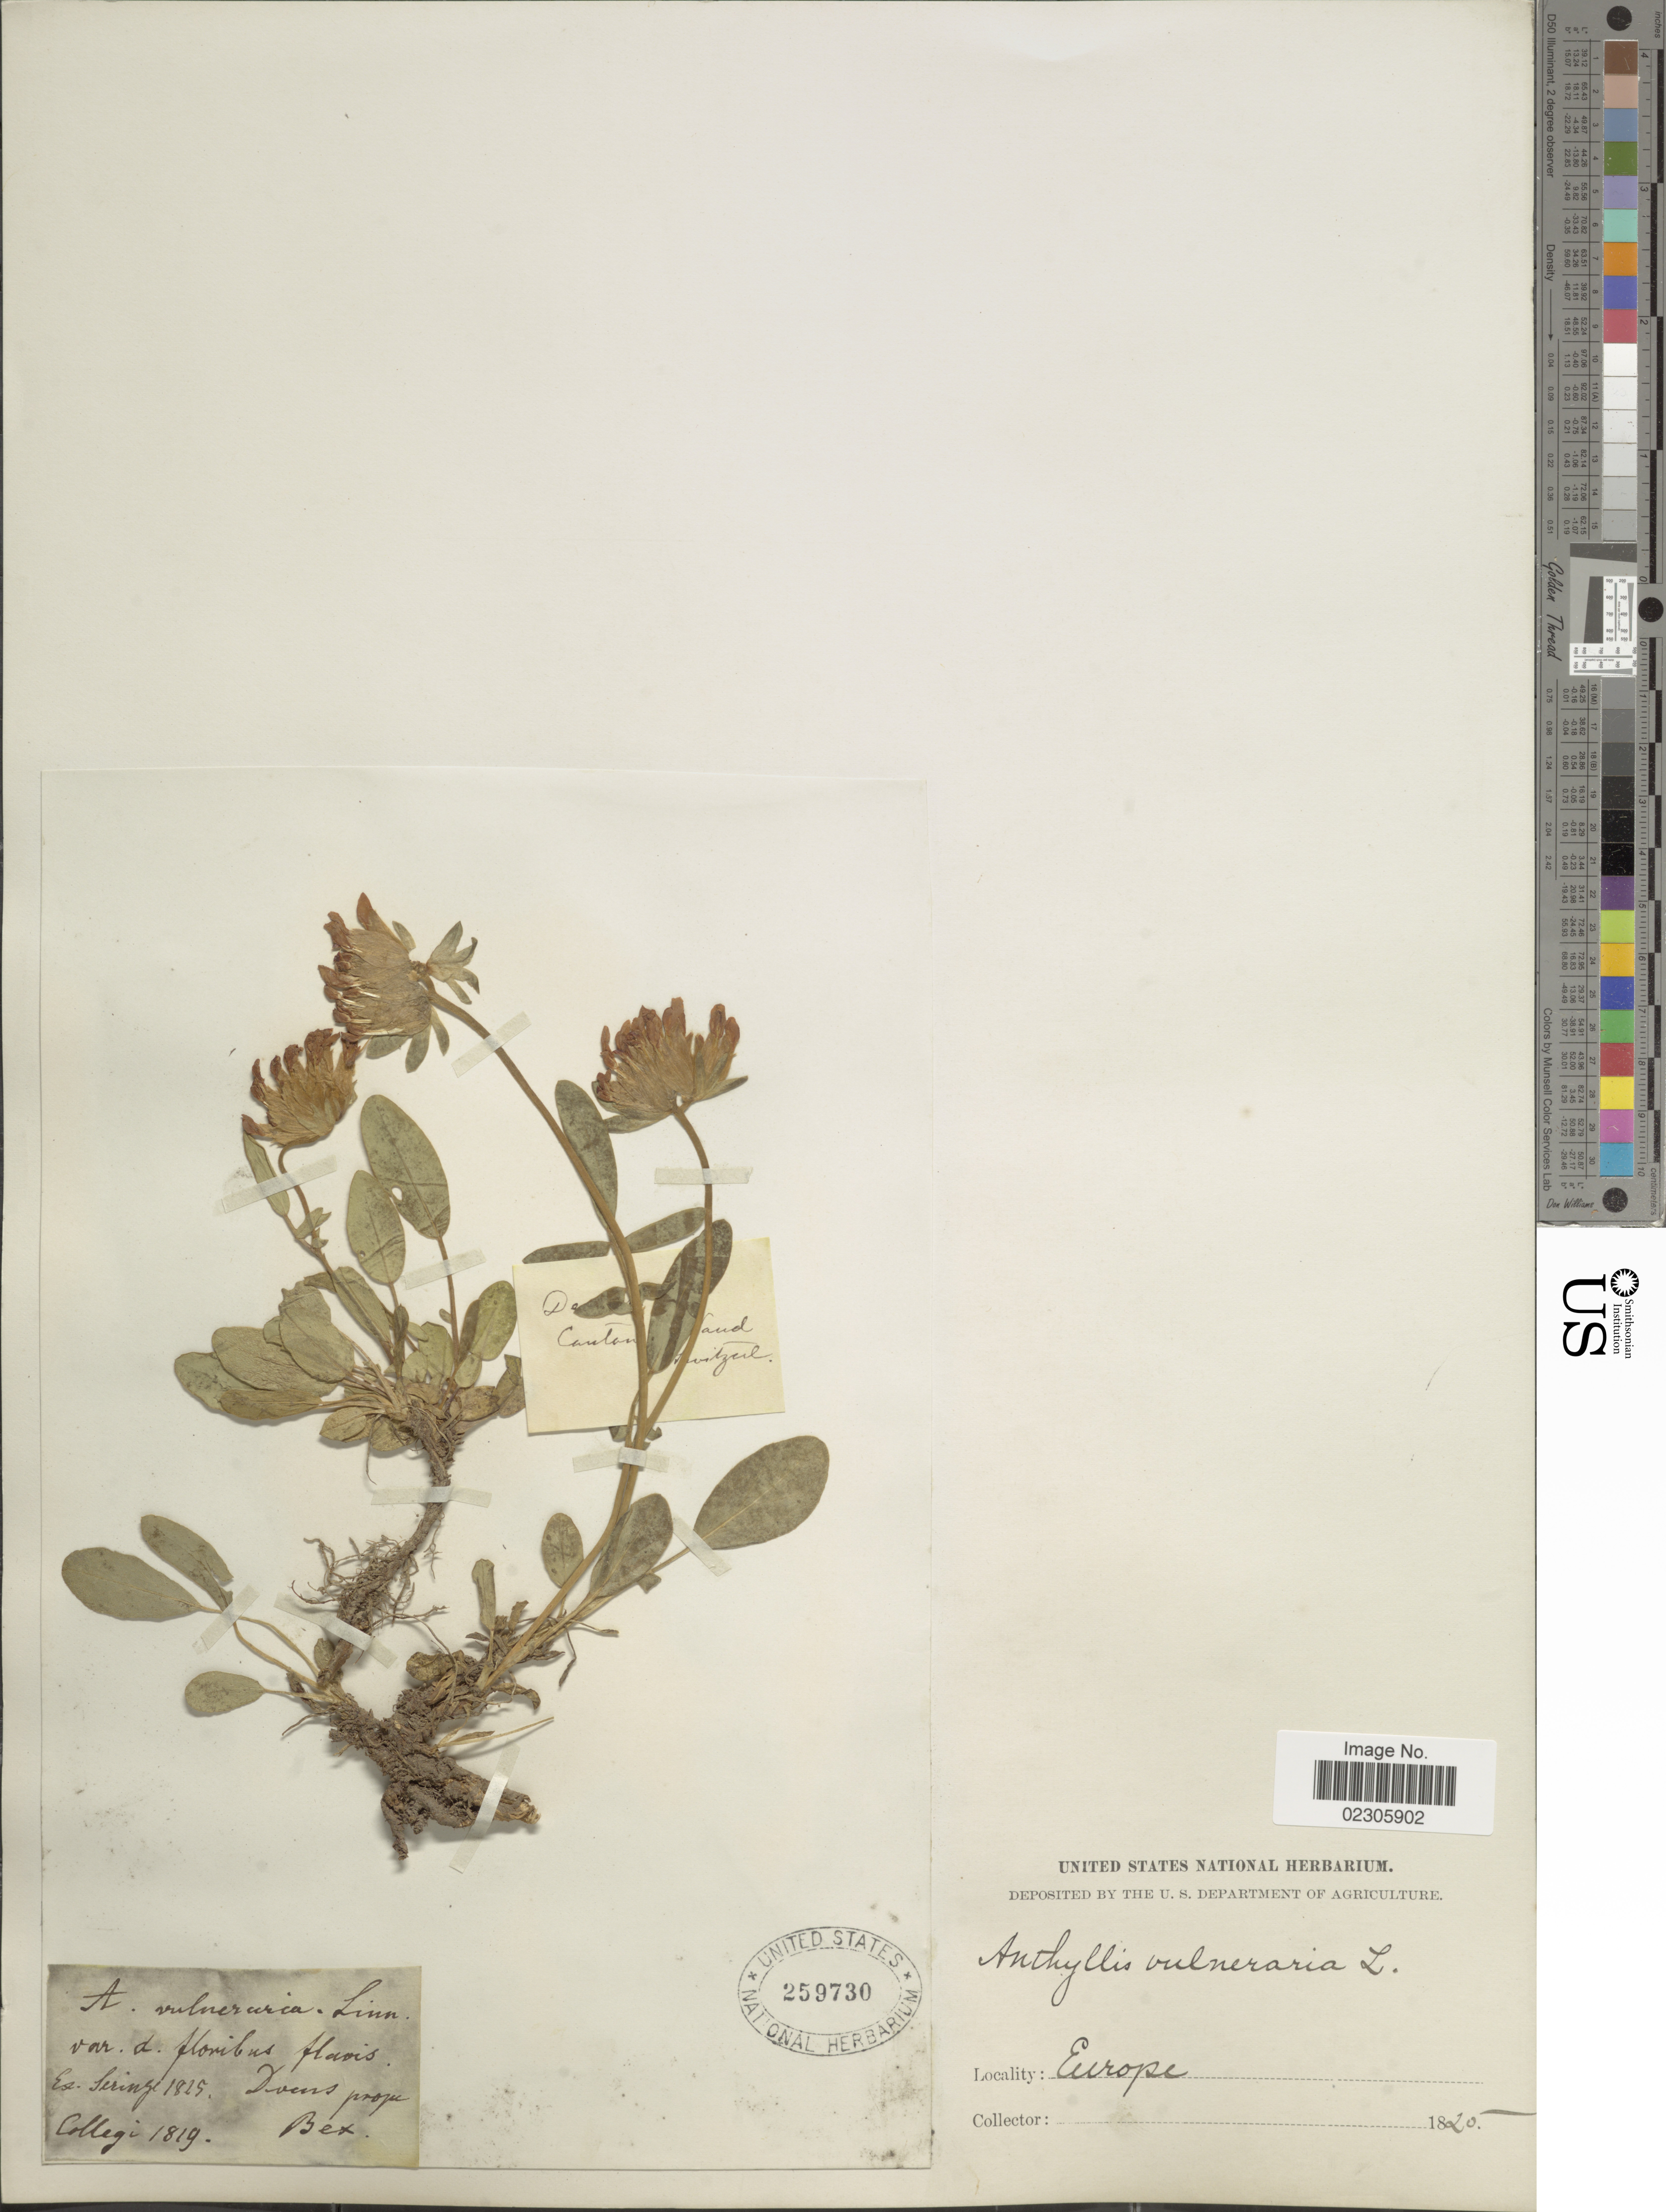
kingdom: Plantae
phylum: Tracheophyta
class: Magnoliopsida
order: Fabales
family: Fabaceae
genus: Anthyllis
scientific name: Anthyllis vulneraria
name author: L.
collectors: U.S. National Herbarium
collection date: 1819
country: Switzerland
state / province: Vaud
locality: Europe, Devens prope Bex.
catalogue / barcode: US 259730